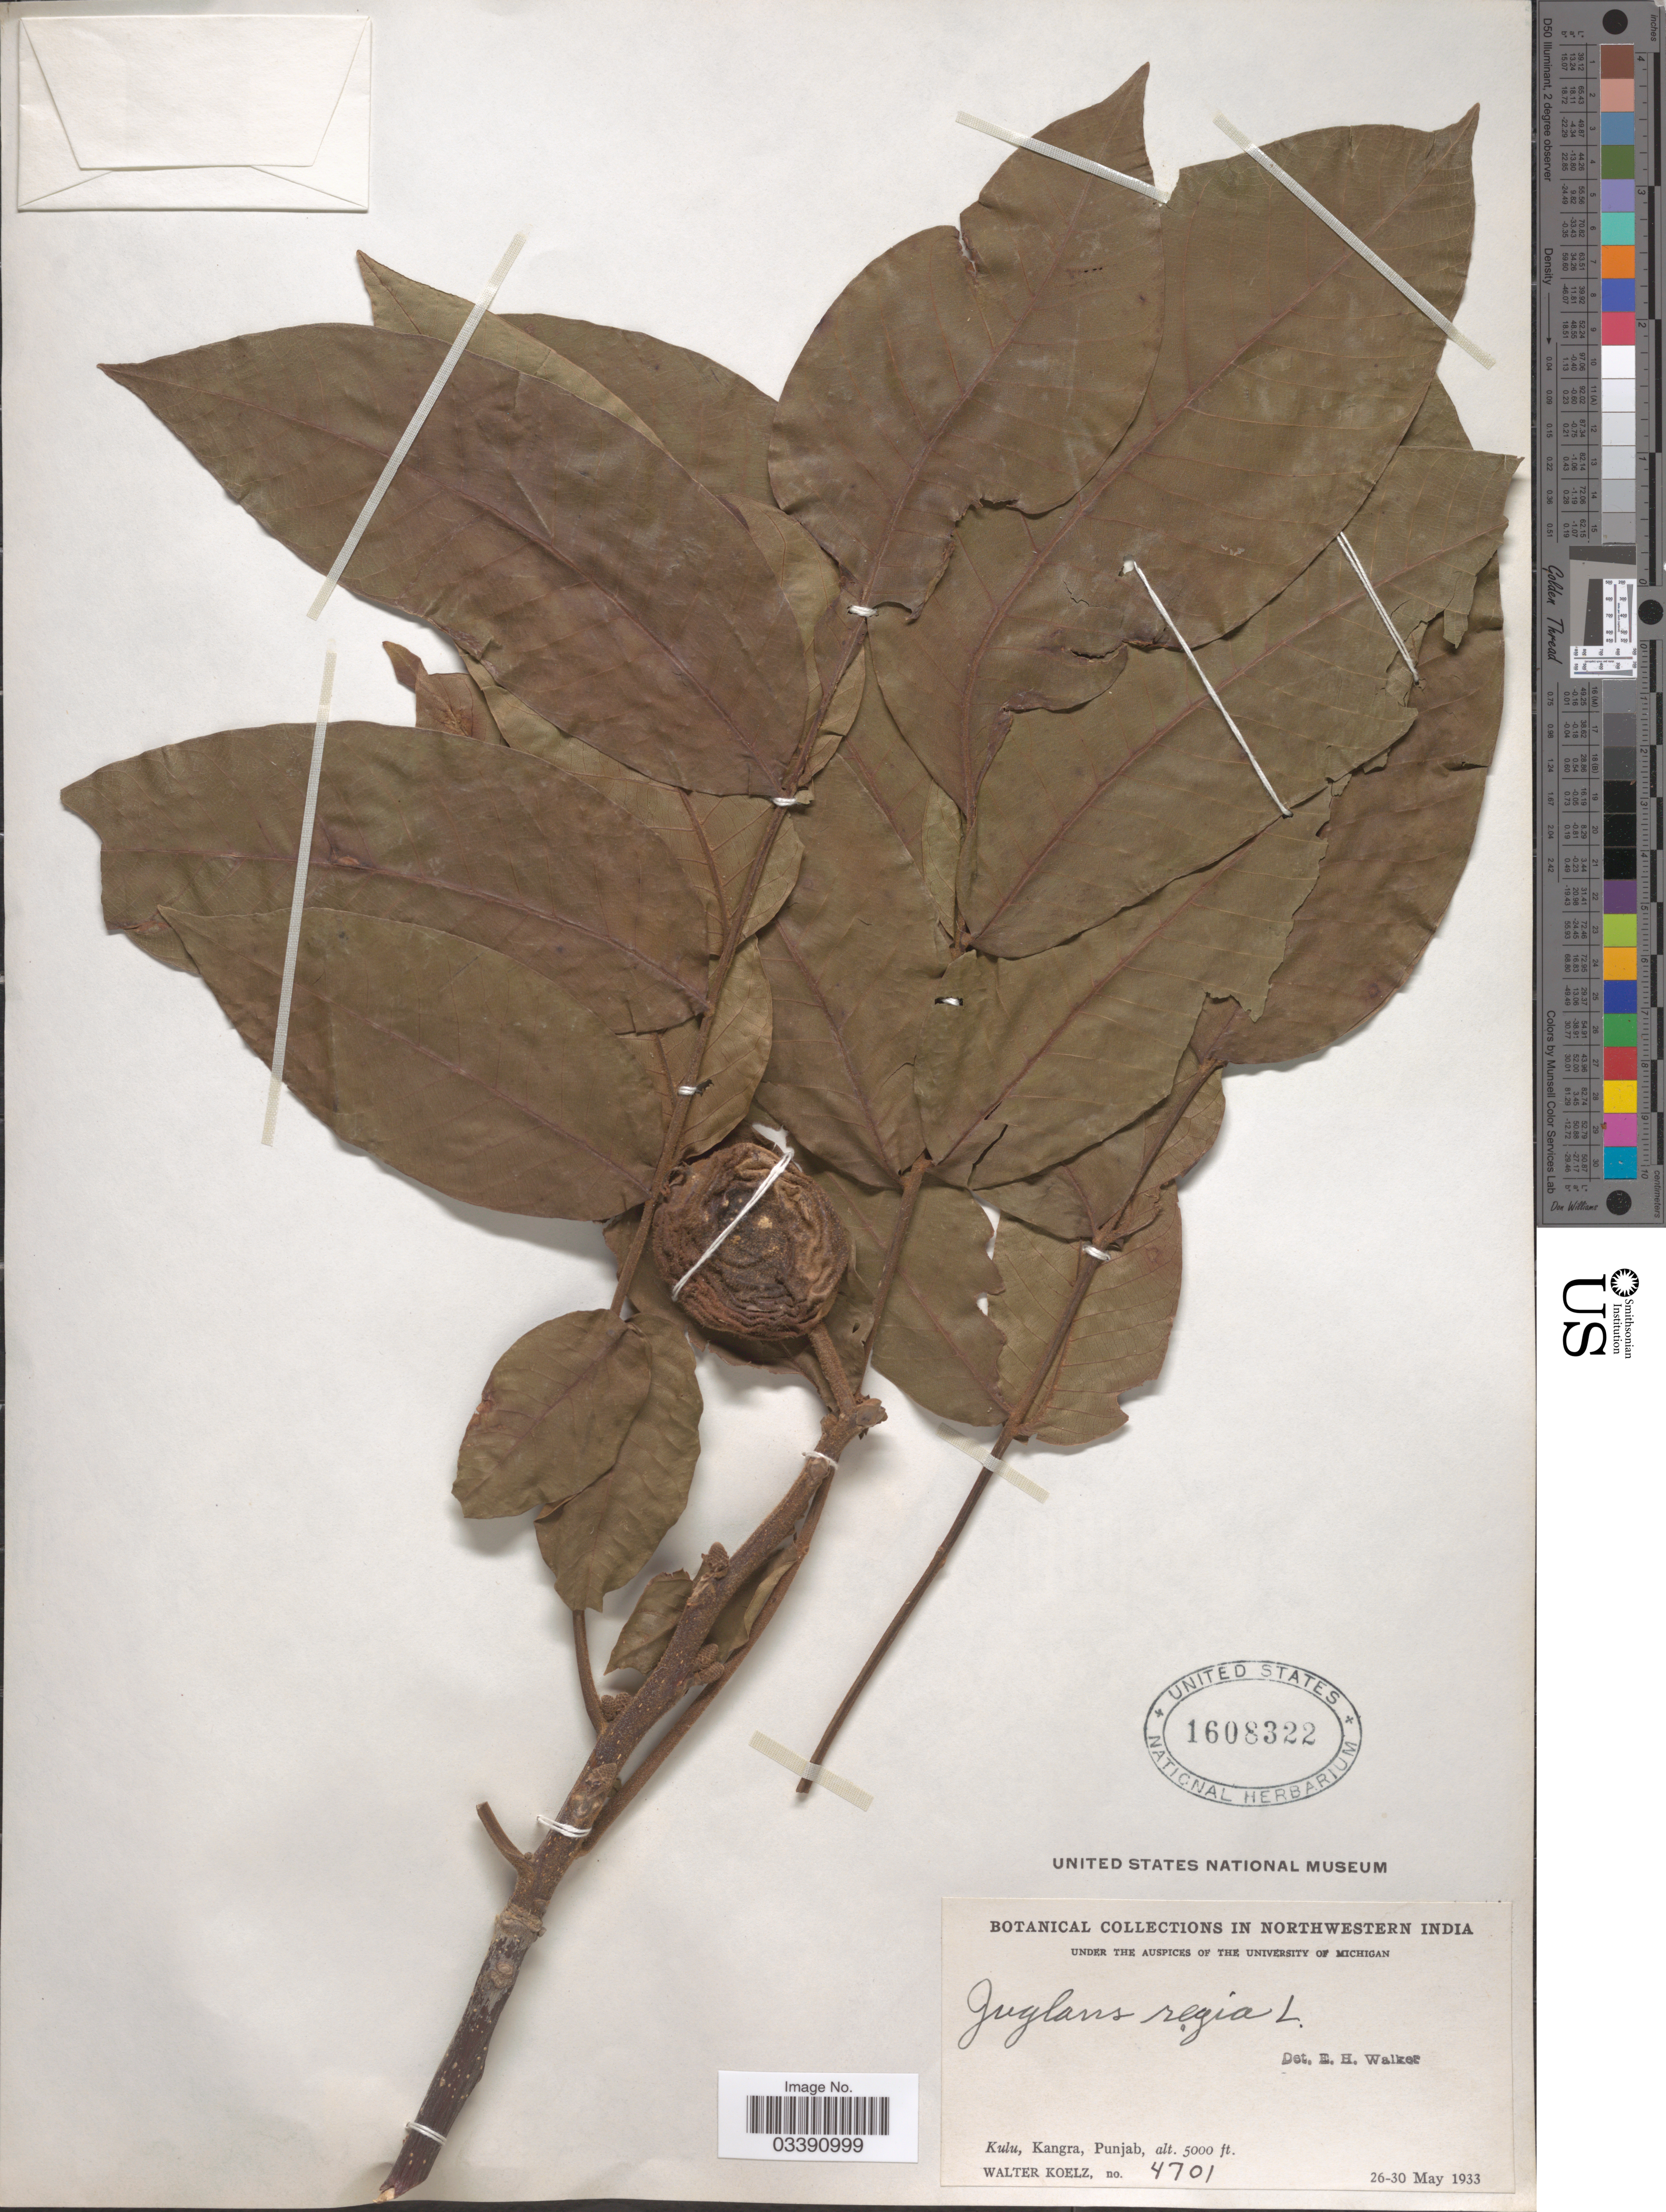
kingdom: Plantae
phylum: Tracheophyta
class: Magnoliopsida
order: Fagales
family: Juglandaceae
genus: Juglans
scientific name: Juglans regia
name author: L.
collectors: W. N. Koelz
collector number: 4701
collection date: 1933-05-26/1933-05-30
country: India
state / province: Punjab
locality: Northwestern India. Kulu, Kangra.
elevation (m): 1524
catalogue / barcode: US 1608322